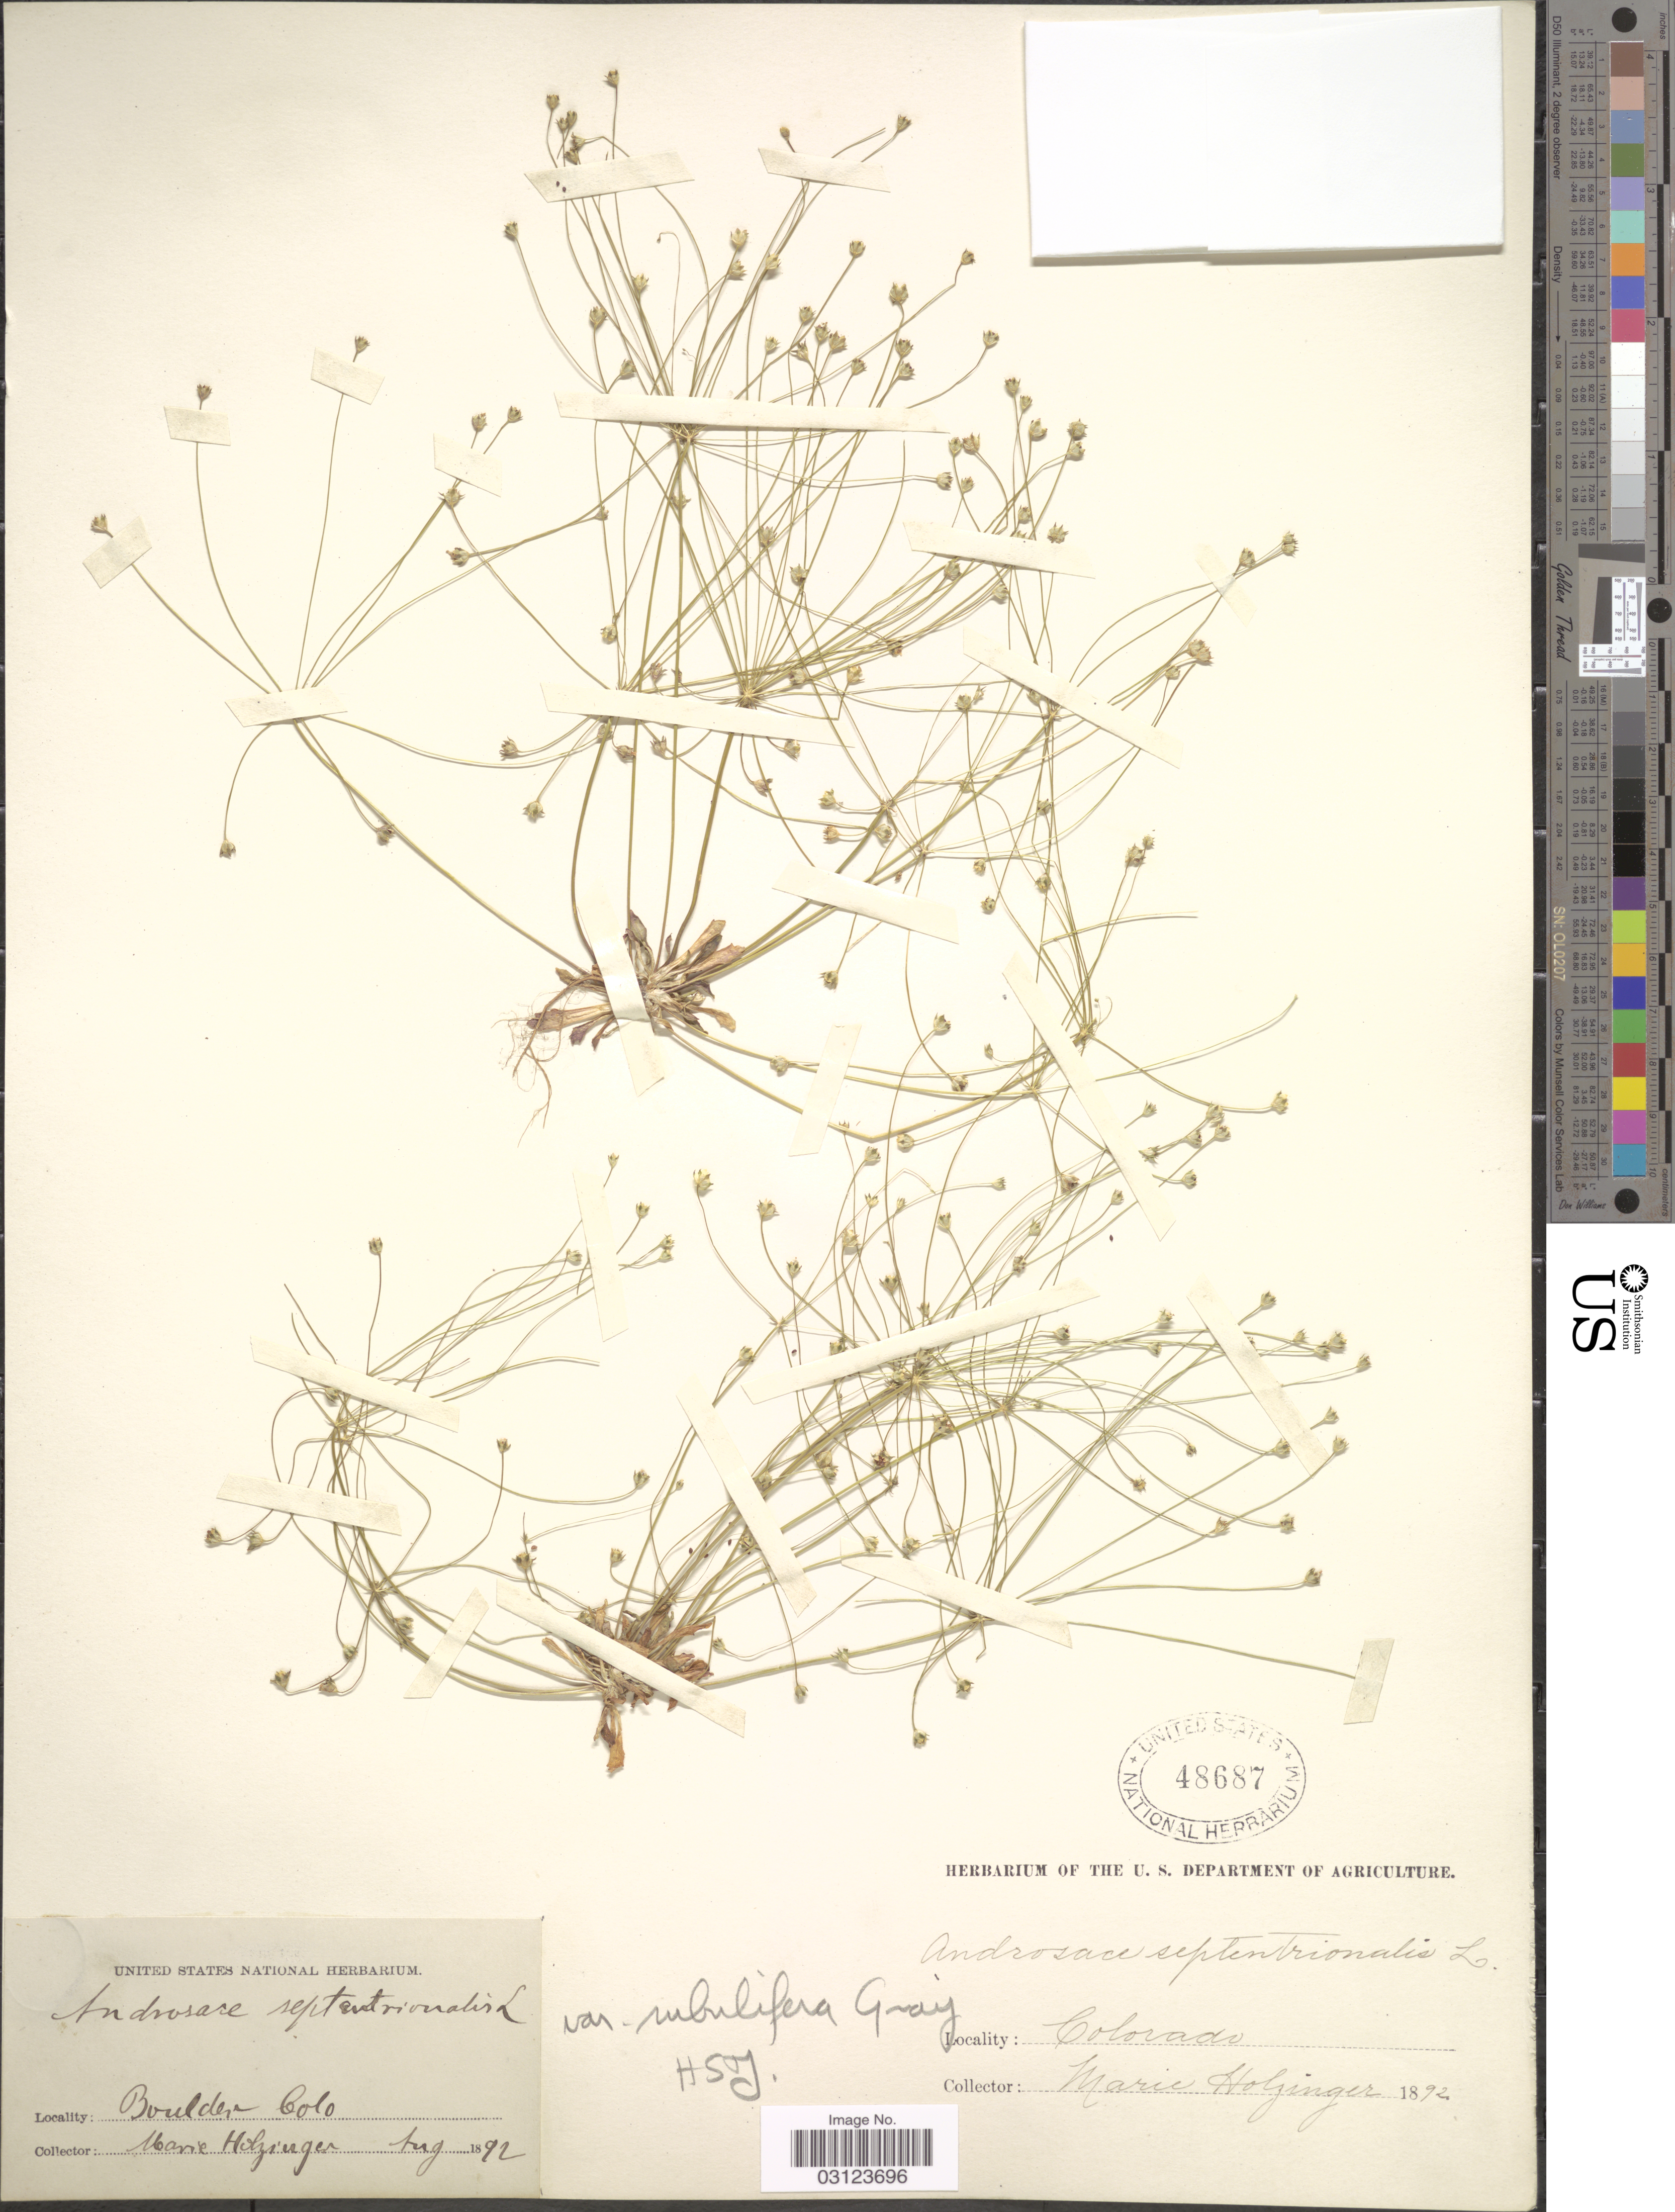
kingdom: Plantae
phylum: Tracheophyta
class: Magnoliopsida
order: Ericales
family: Primulaceae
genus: Androsace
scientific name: Androsace septentrionalis subsp. subulifera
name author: (A. Gray) G.T. Robbins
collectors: M. Holzinger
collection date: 1892-08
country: United States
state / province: Colorado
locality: Boulder.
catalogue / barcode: US 48687